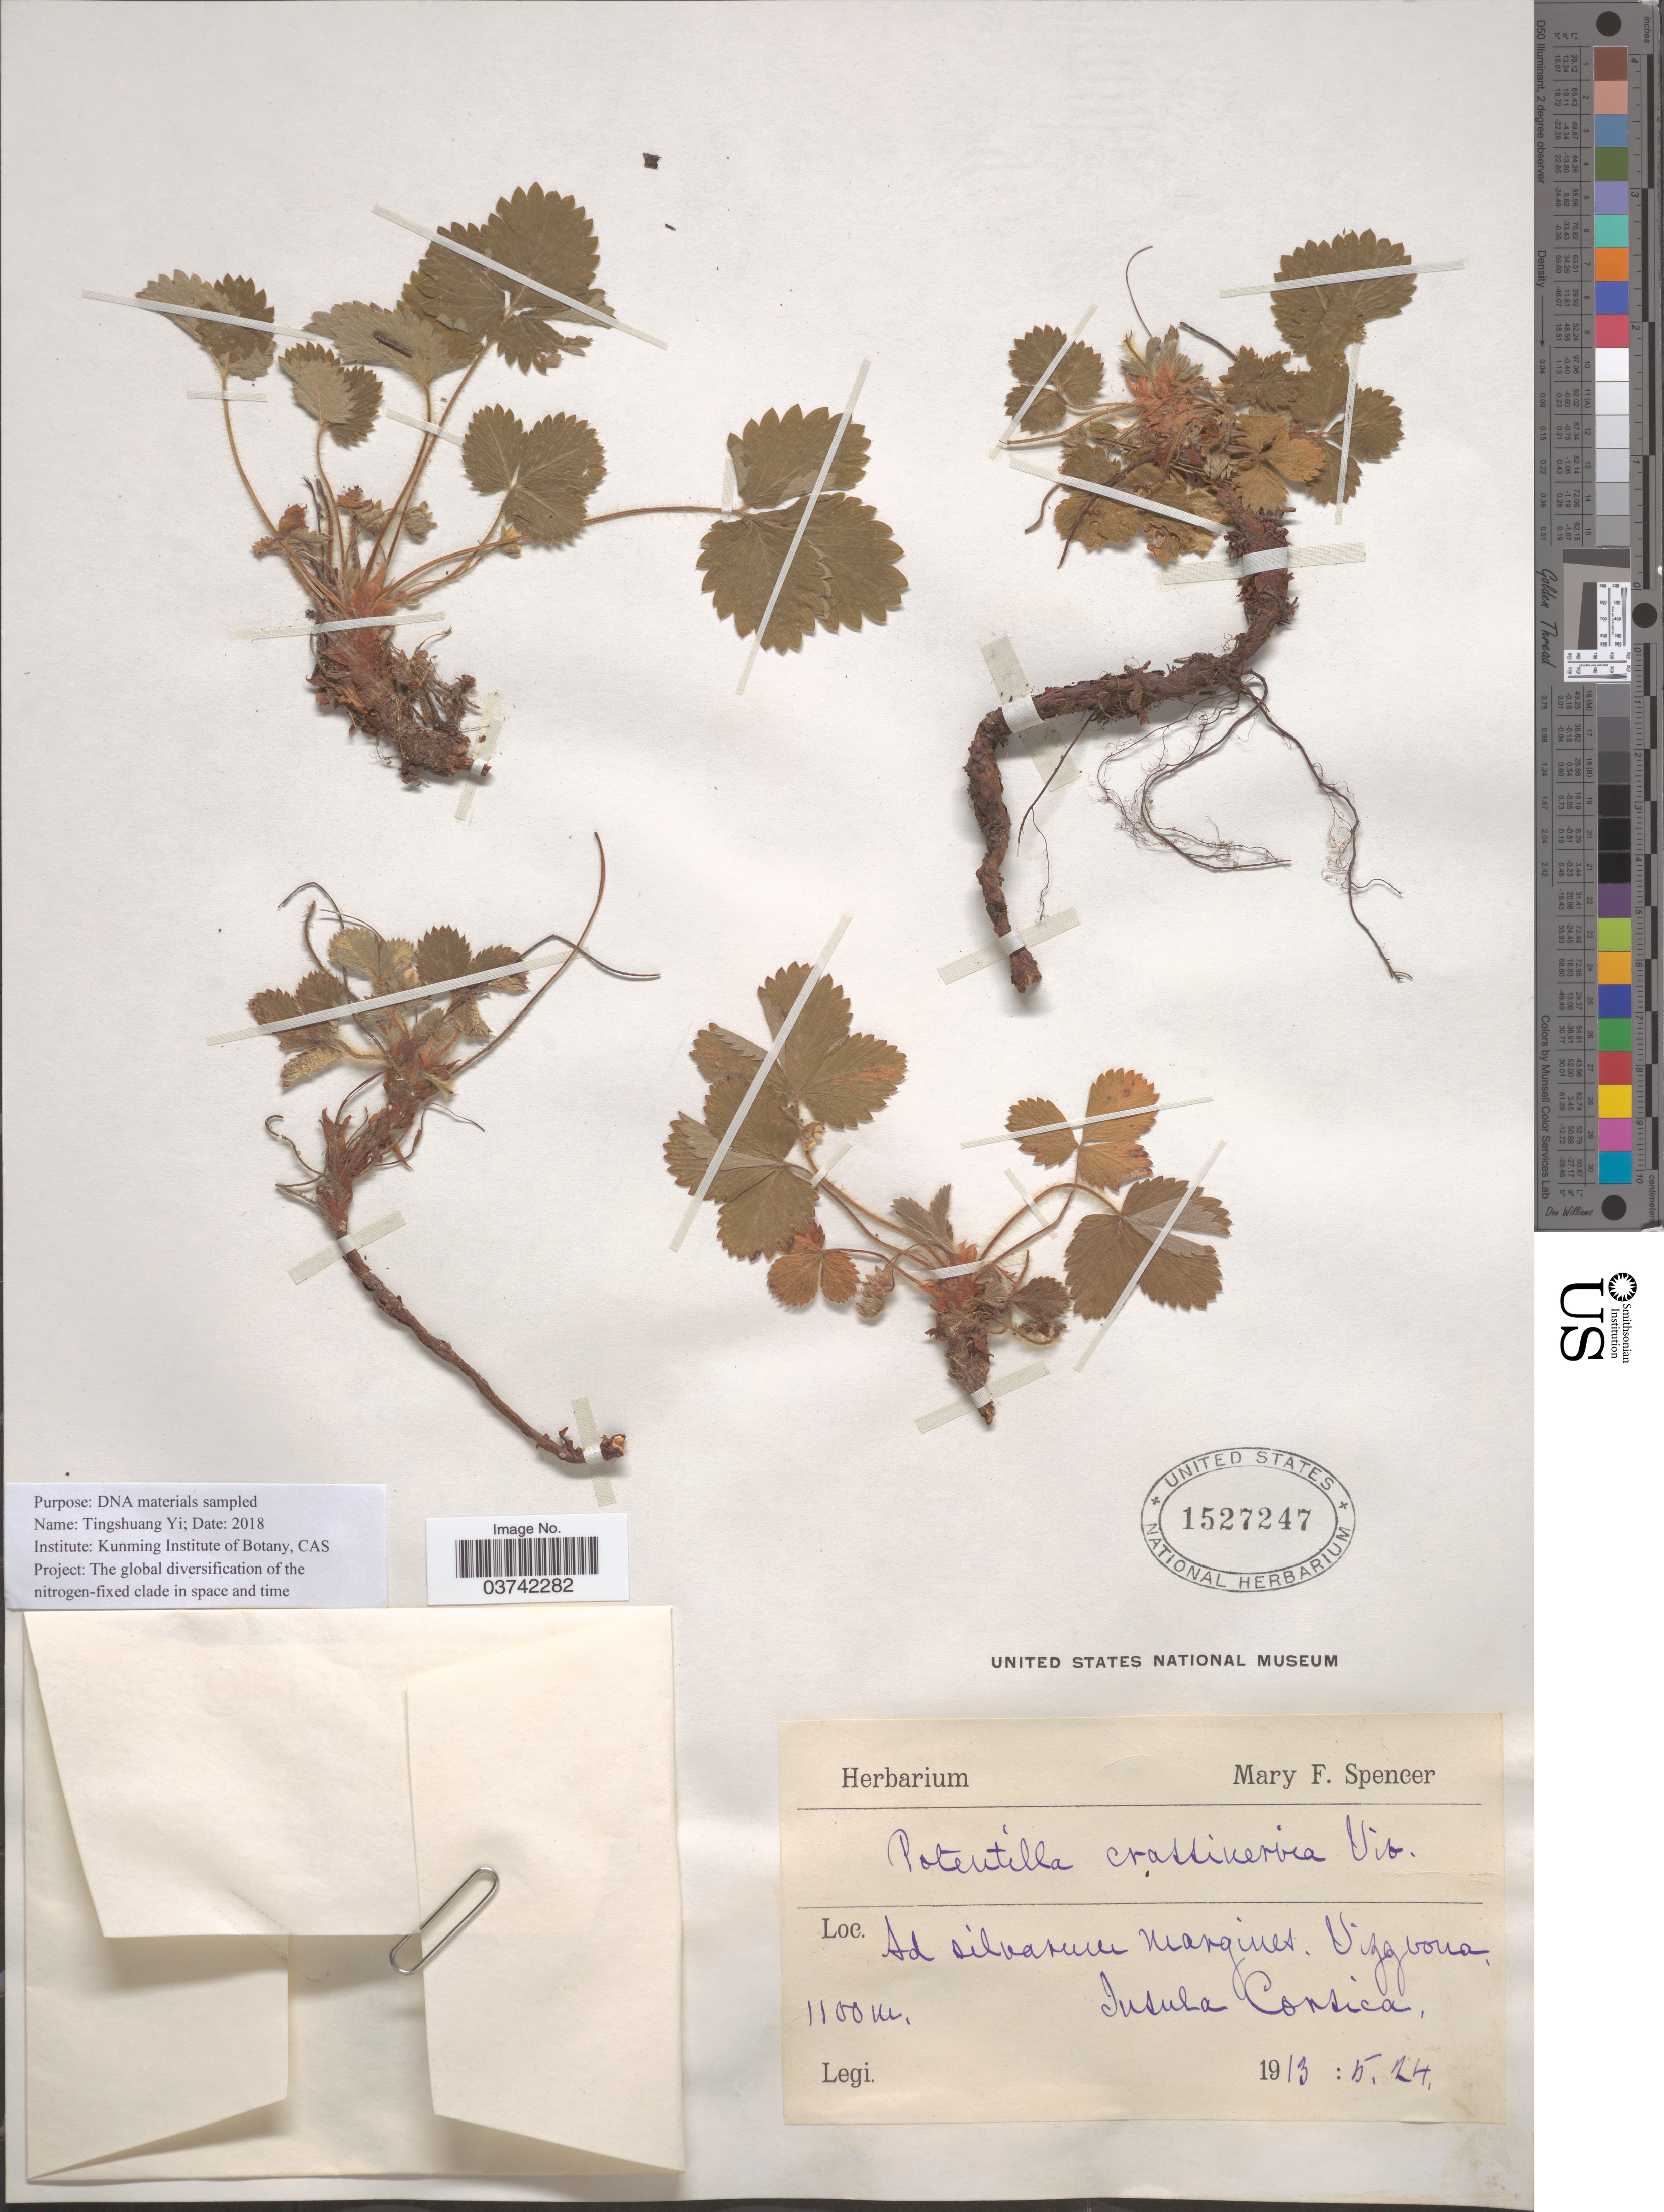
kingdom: Plantae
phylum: Tracheophyta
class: Magnoliopsida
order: Rosales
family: Rosaceae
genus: Potentilla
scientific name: Potentilla crassinervia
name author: Viv.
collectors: ex herb. Spencer, Mary Fiske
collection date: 1913-05-24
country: France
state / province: Corsica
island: Corse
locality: Ad silvarum Margines. Vizzvona, Insula Corsica.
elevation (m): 1100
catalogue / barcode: US 1527247